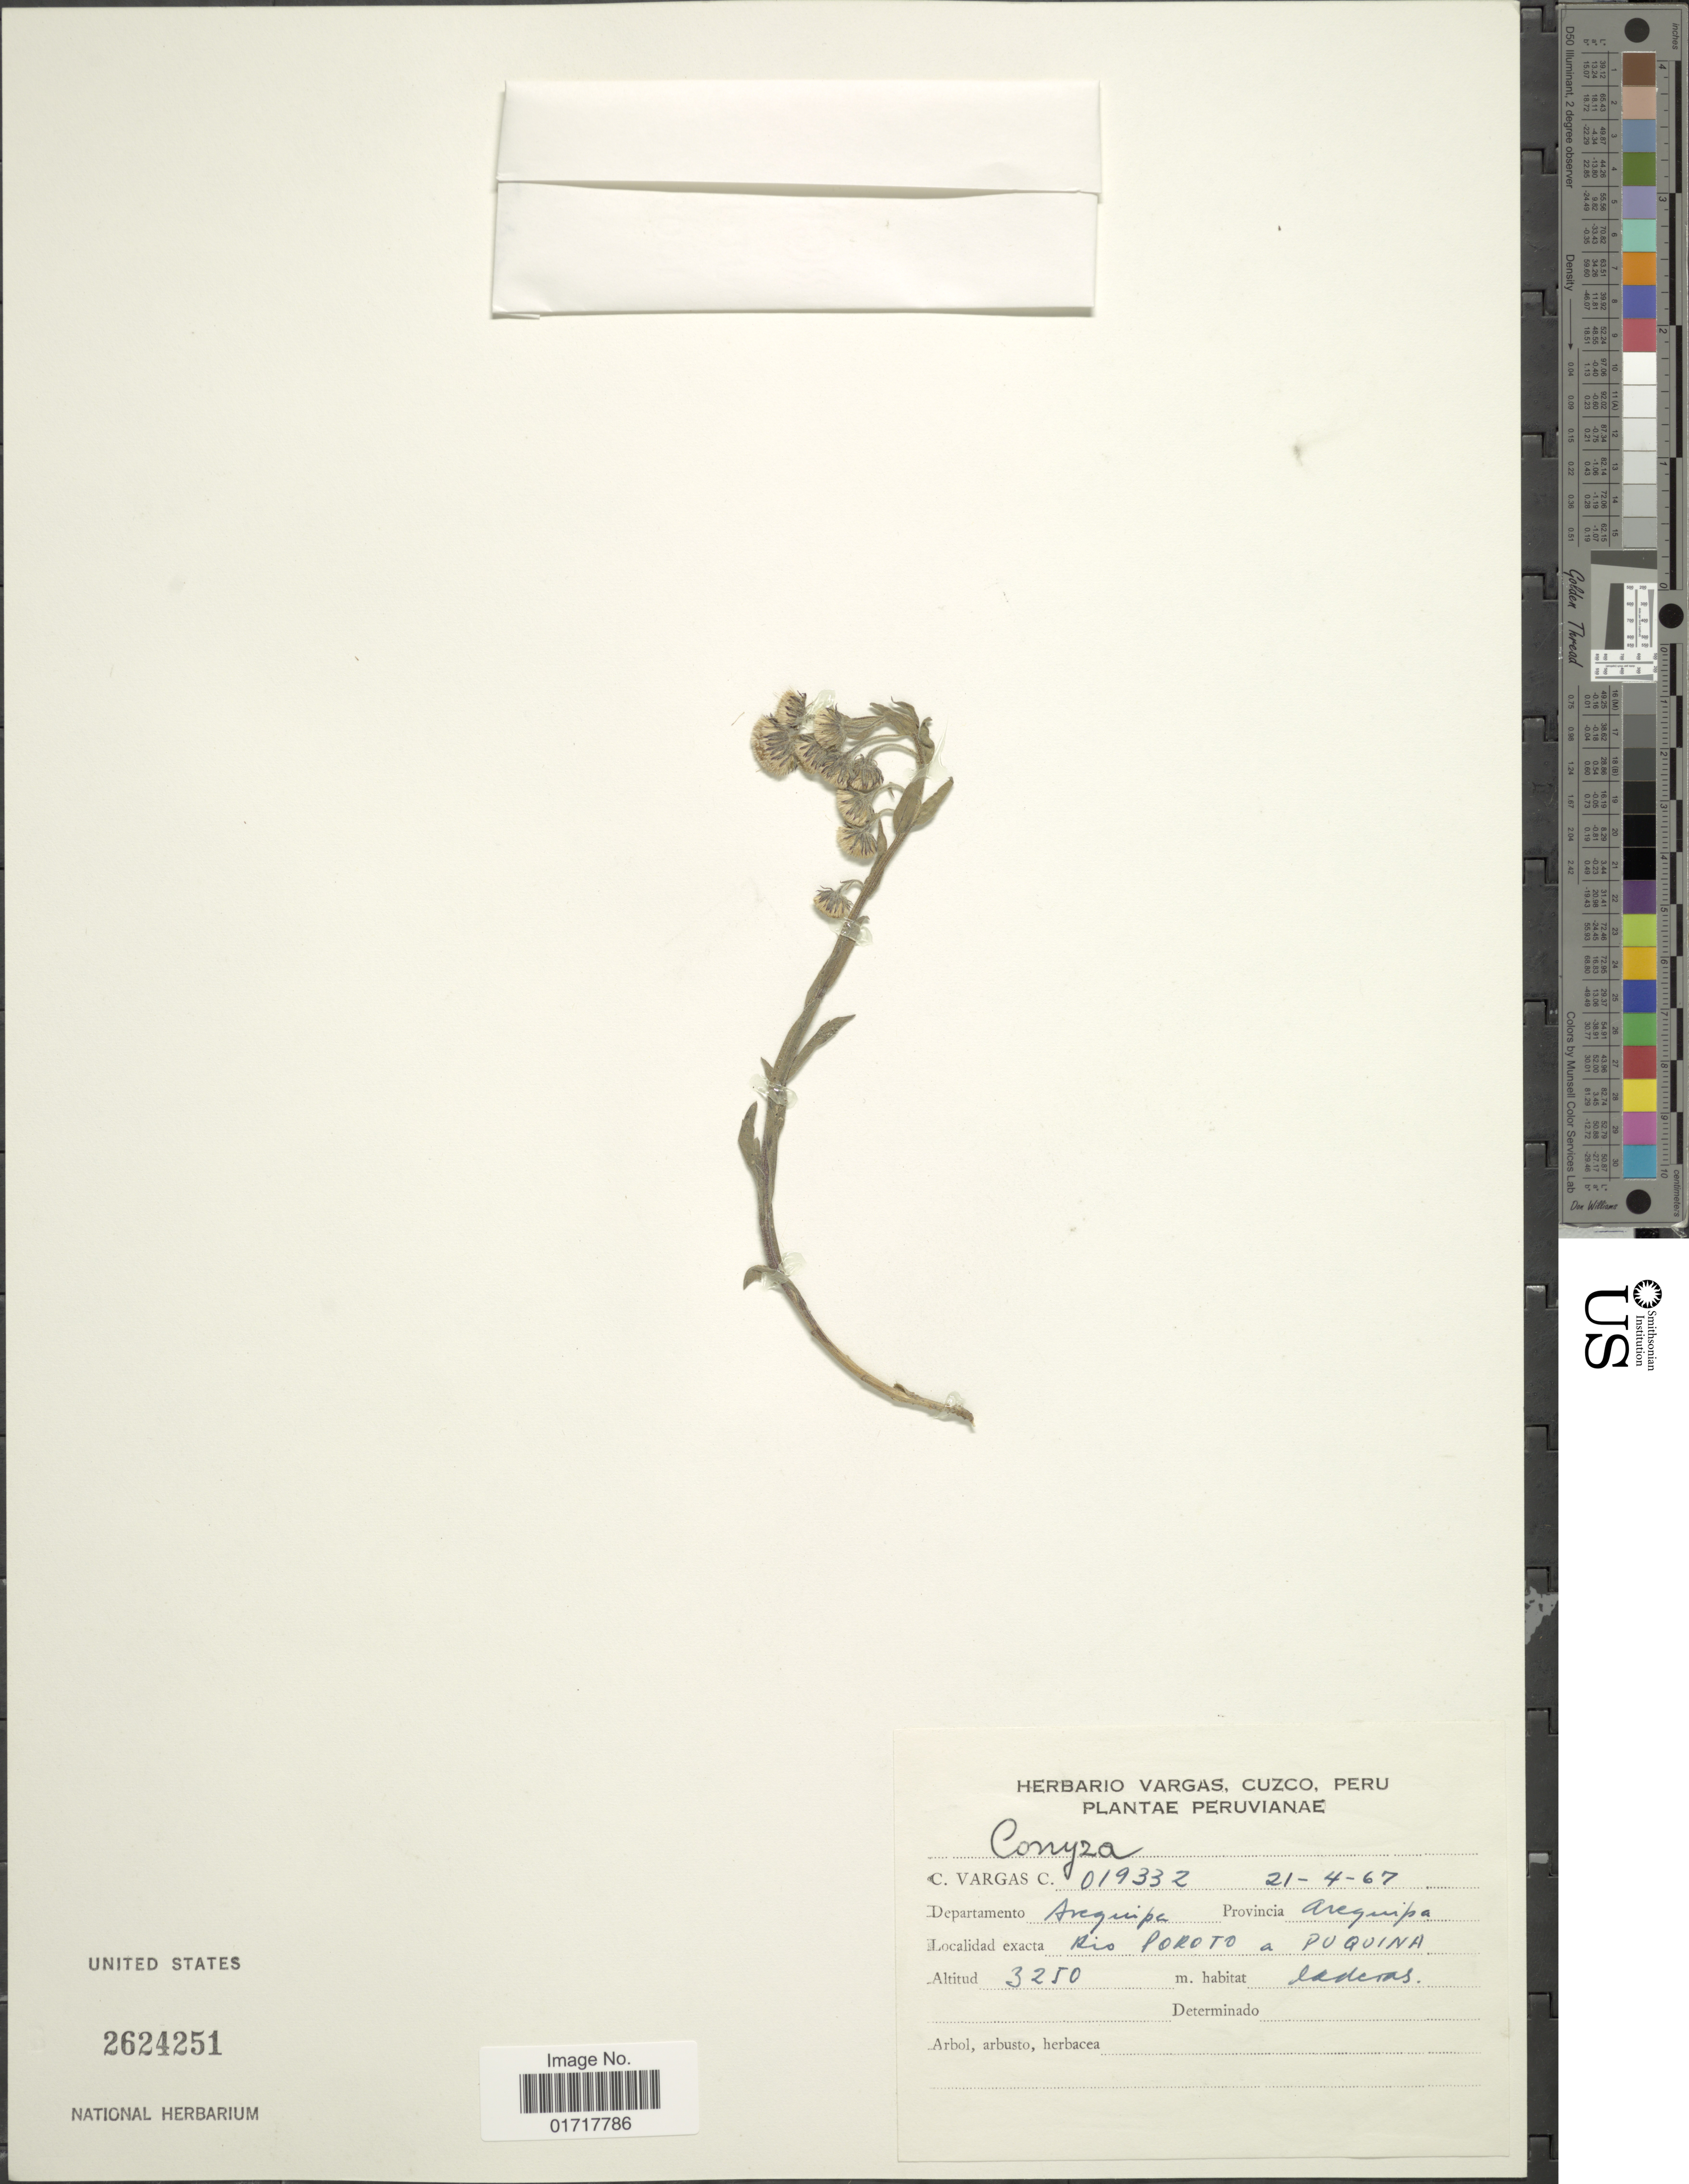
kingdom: Plantae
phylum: Tracheophyta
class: Magnoliopsida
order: Asterales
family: Asteraceae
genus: Conyza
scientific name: Conyza sp.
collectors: C. Vargas Calderón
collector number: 019332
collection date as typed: Transcribed d/m/y: 21/4/67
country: Peru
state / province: Arequipa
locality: Departament Arequipa, Provincia Arequipa. Rio Poroto a Puquina.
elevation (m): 3250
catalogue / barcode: US 2624251